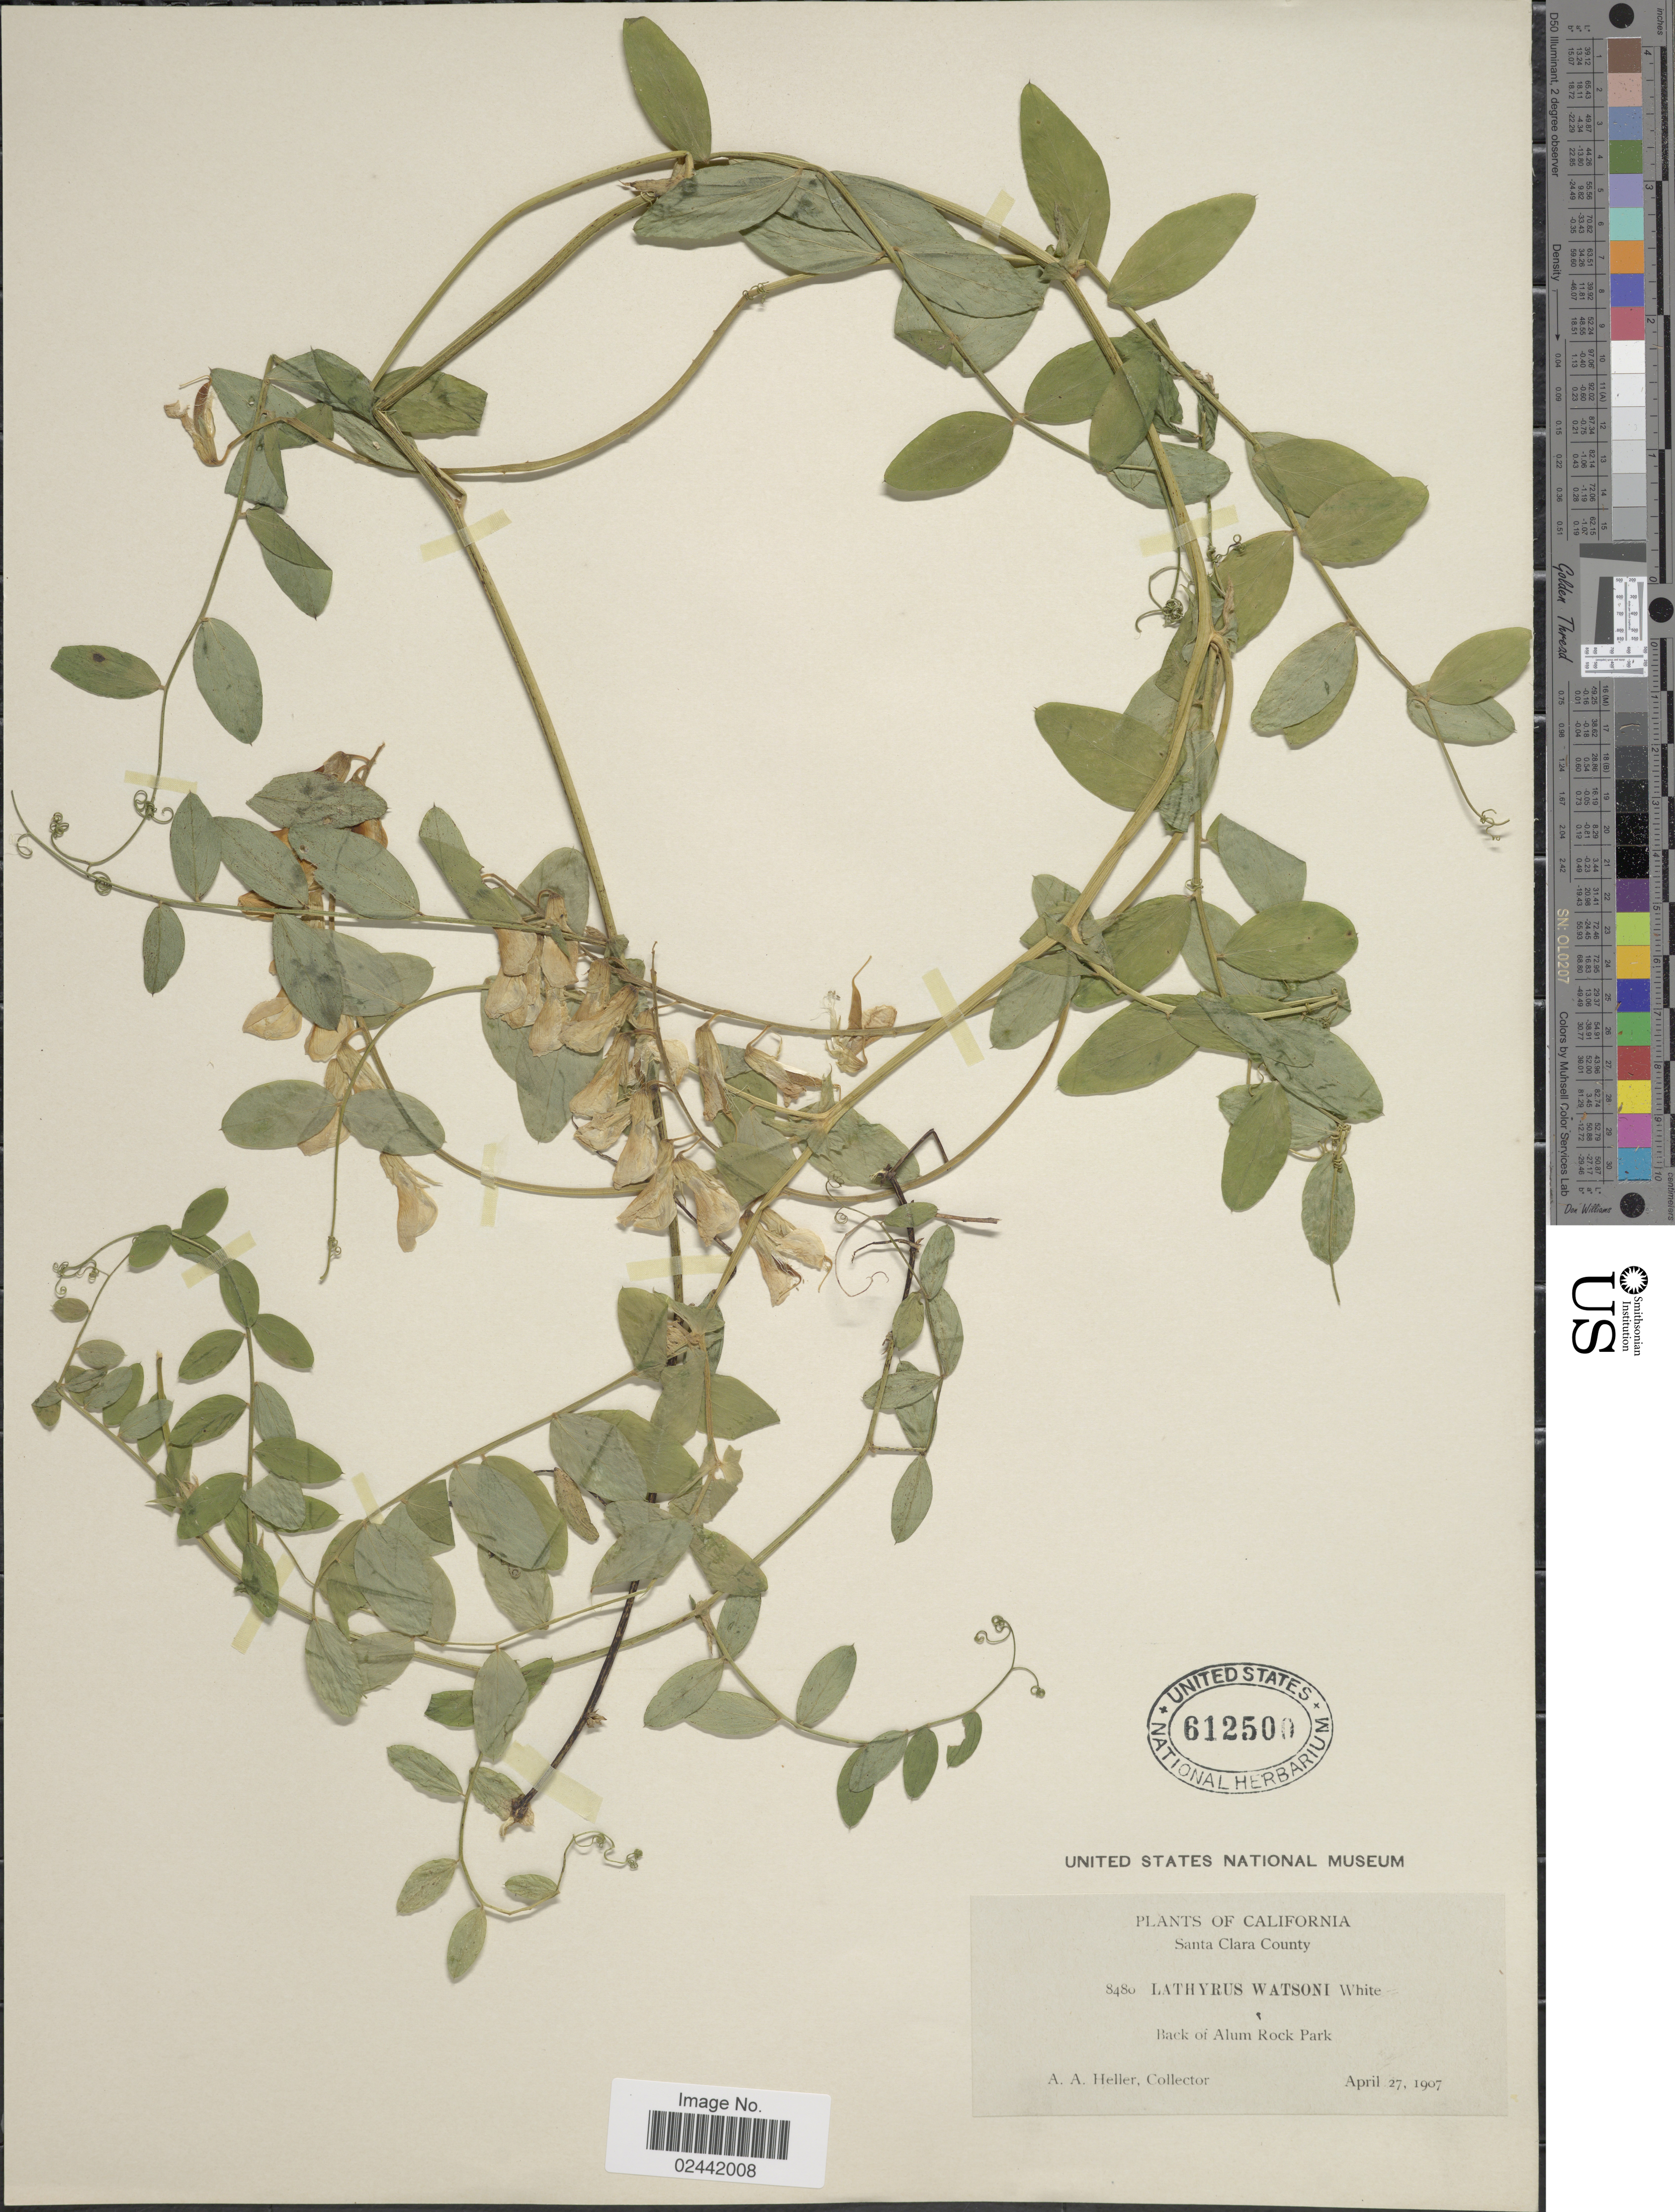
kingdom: Plantae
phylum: Tracheophyta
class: Magnoliopsida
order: Fabales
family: Fabaceae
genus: Lathyrus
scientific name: Lathyrus violaceus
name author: Greene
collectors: A. A. Heller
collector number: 8480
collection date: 1907-04-27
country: United States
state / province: California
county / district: Santa Clara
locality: Santa Clara County. Back of Alum Rock Park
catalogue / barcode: US 612500